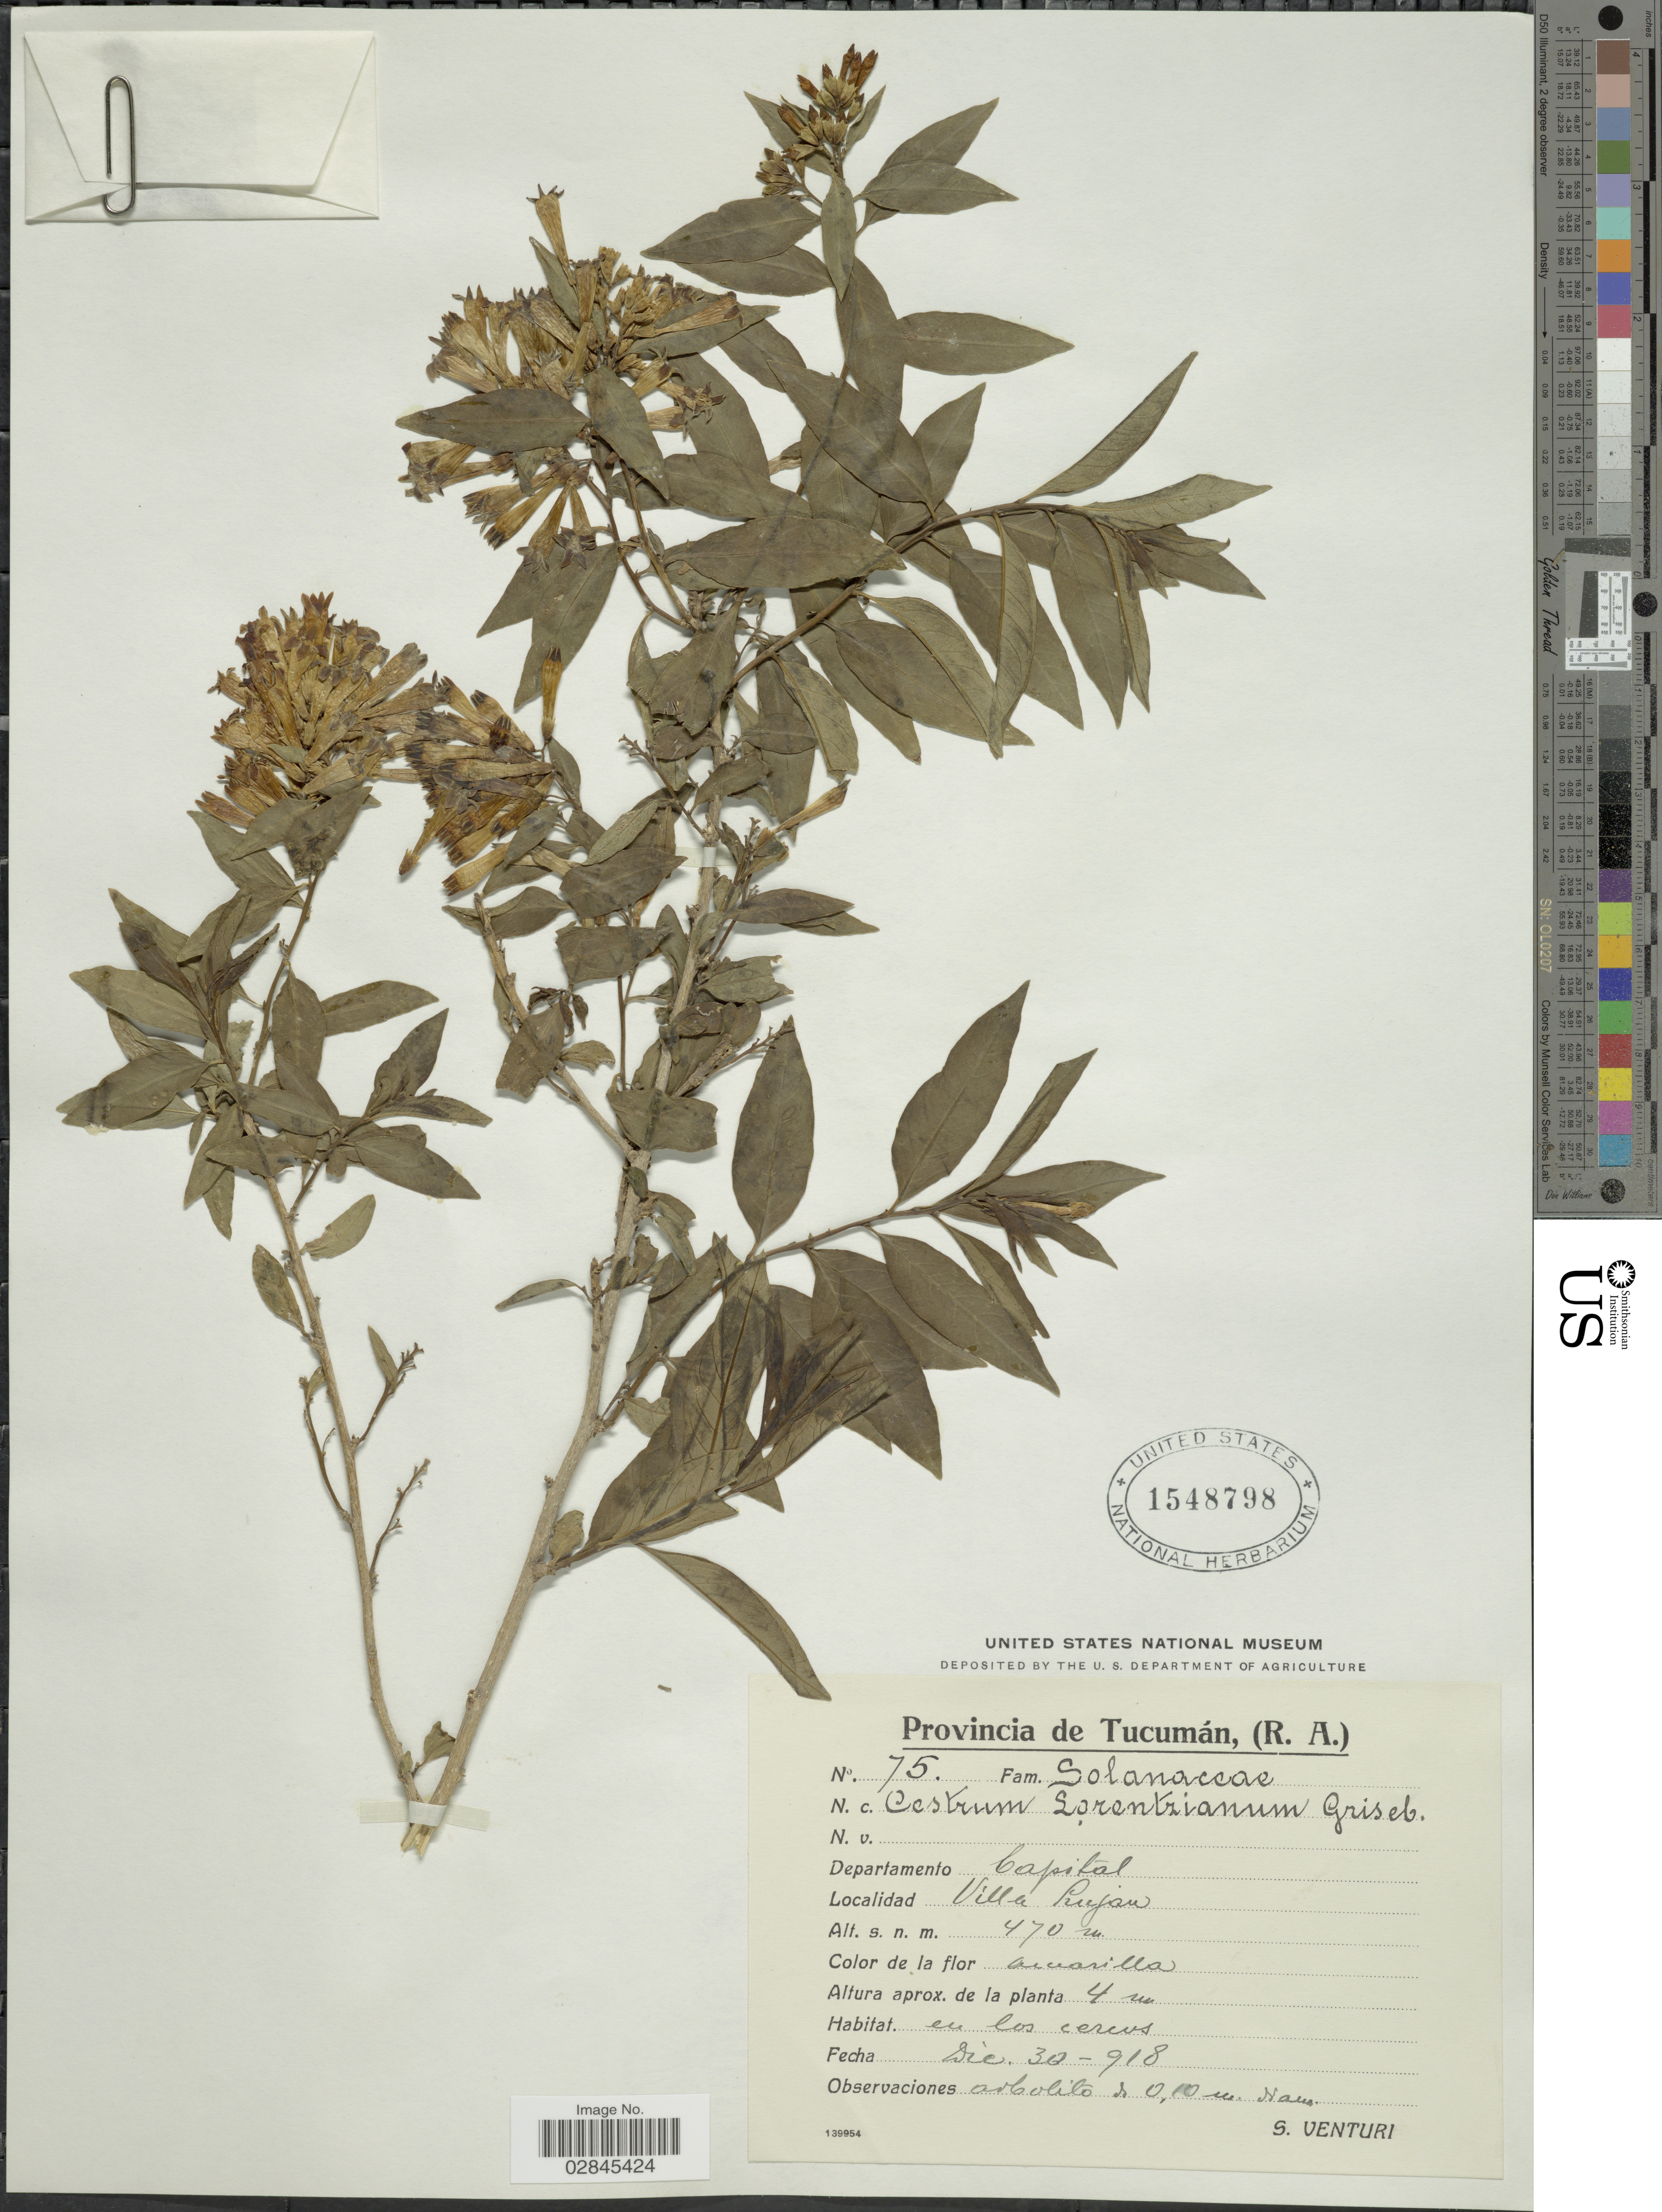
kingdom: Plantae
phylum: Tracheophyta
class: Magnoliopsida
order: Solanales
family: Solanaceae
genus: Cestrum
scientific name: Cestrum lorentzianum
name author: Griseb.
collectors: S. Venturi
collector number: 75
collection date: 1918-12-30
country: Argentina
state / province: Tucuman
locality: Departamento Capital. Villa Lujan.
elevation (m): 470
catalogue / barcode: US 1548798